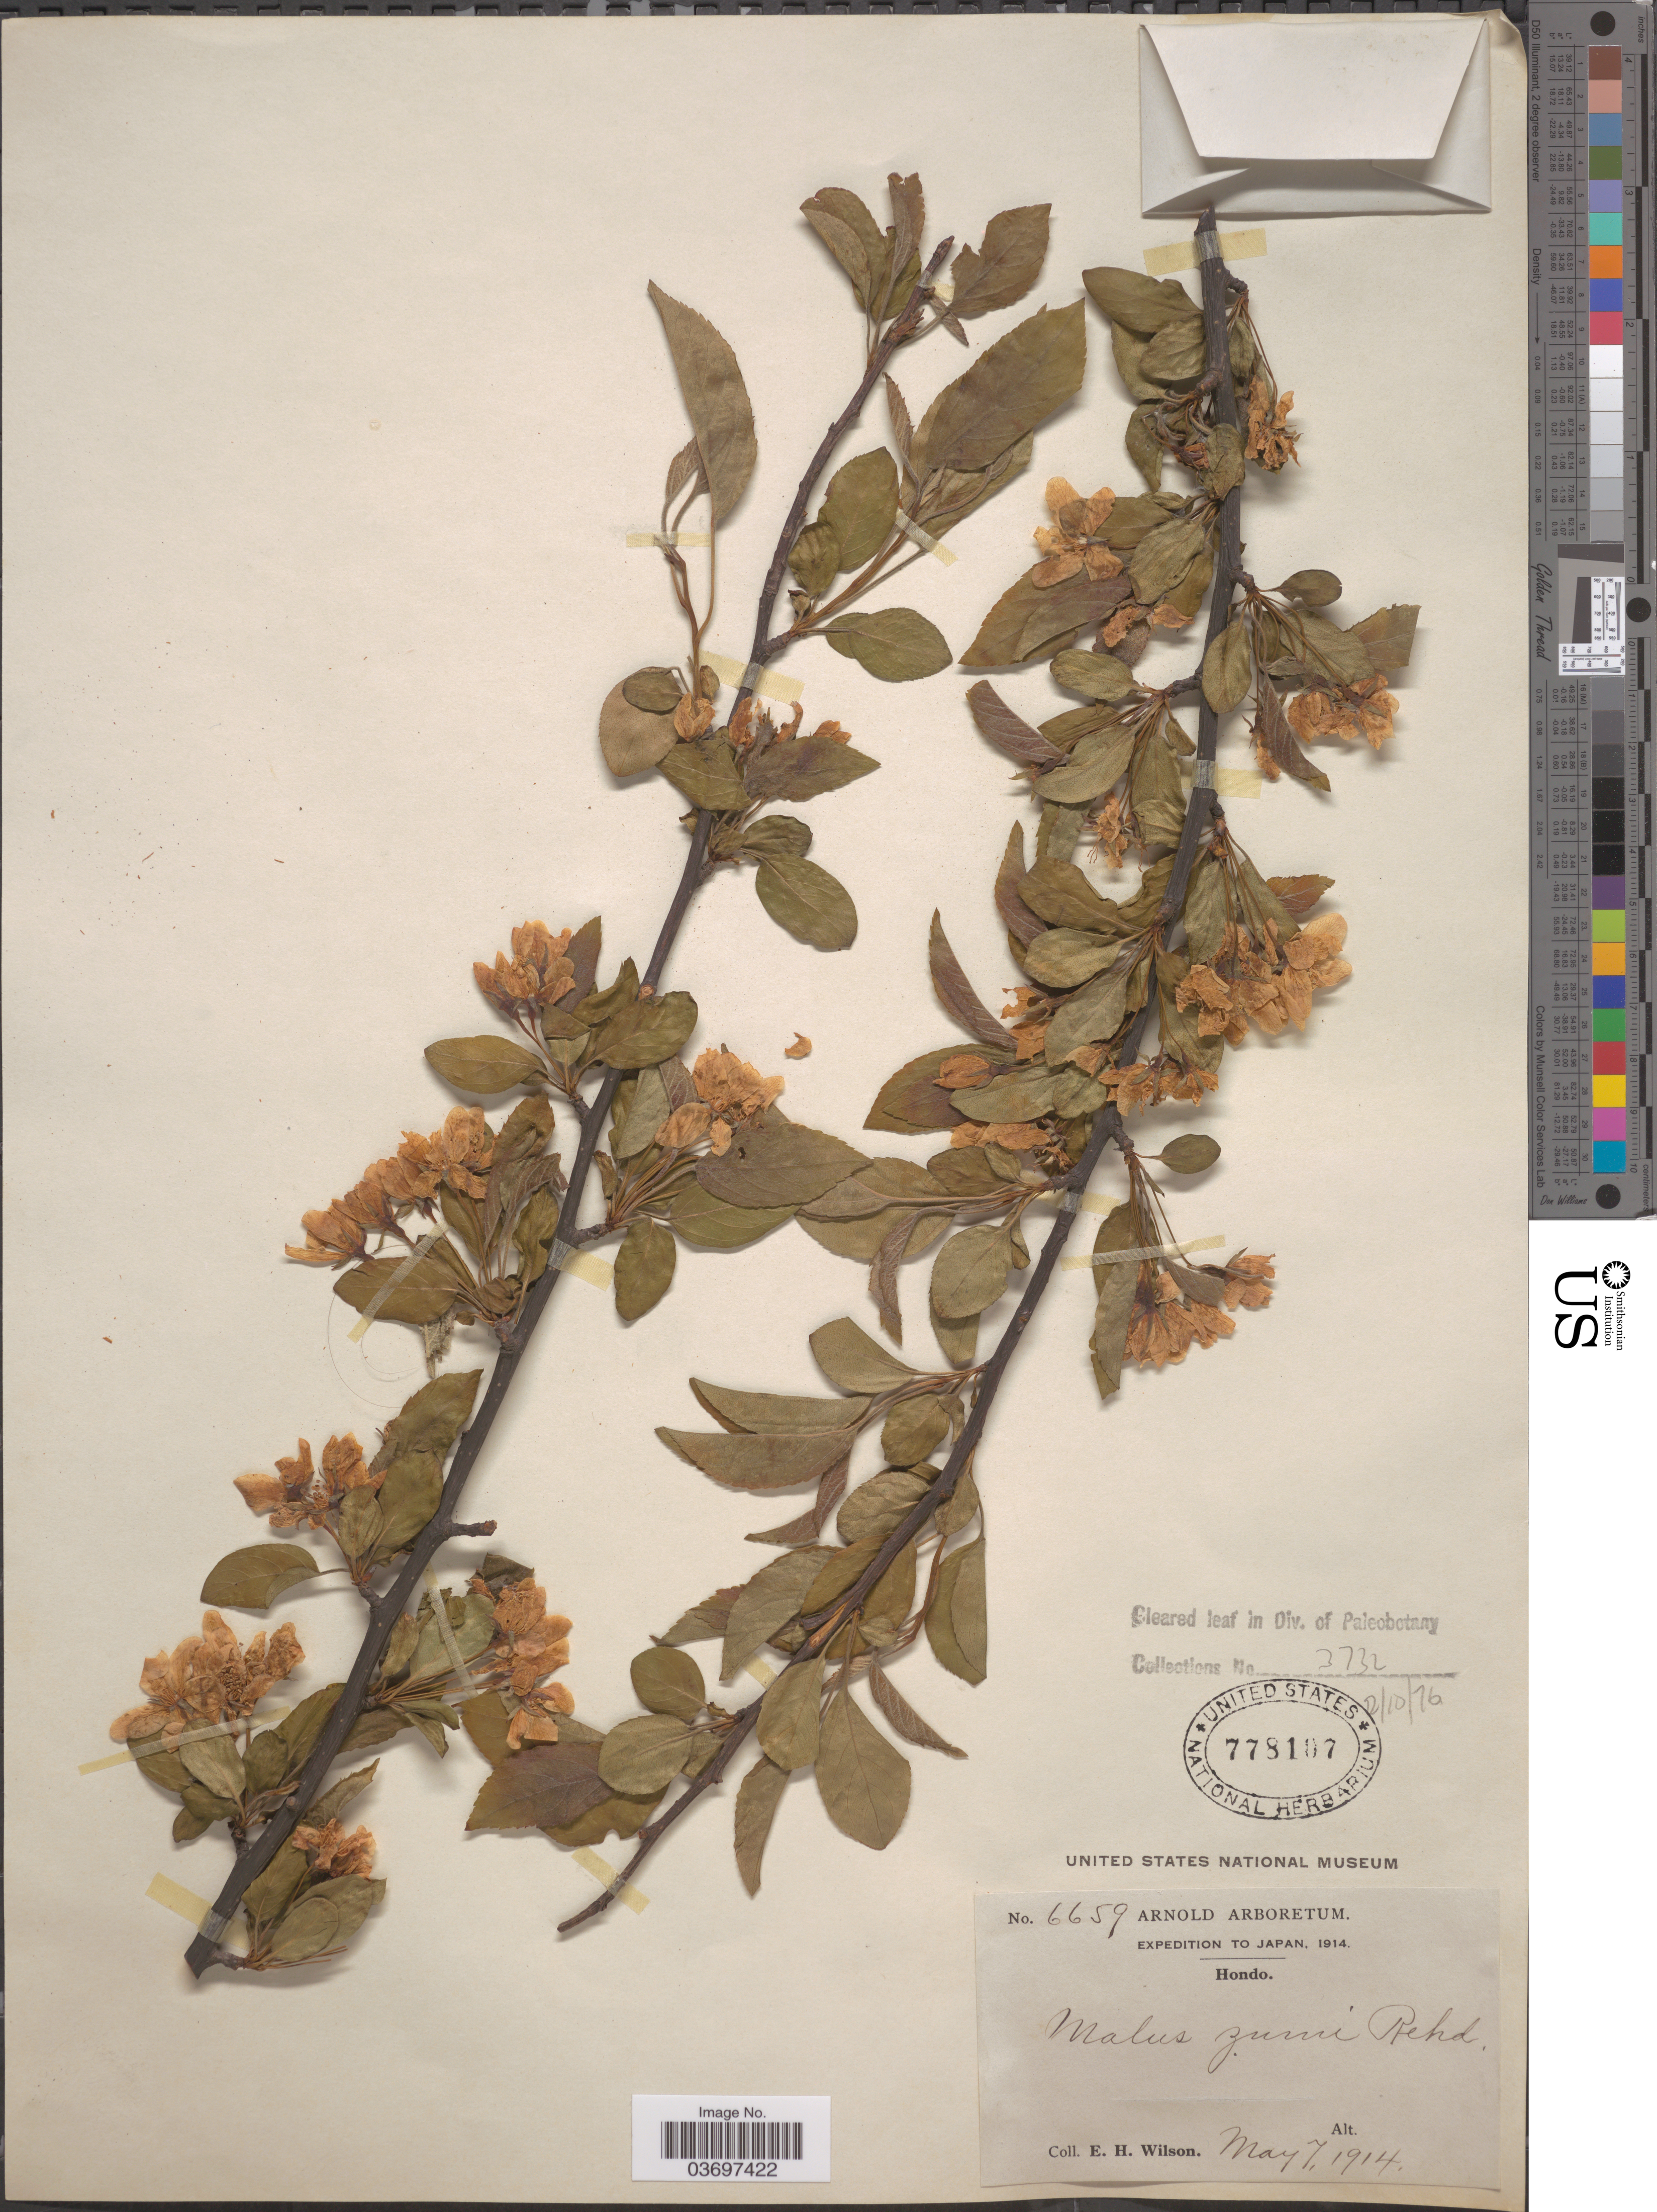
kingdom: Plantae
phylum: Tracheophyta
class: Magnoliopsida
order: Rosales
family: Rosaceae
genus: Malus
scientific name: Malus zumi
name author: (Matsum.) Rehder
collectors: E. Wilson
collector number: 6659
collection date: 1914-05-07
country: Japan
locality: Japan. Hondo.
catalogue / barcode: US 778107